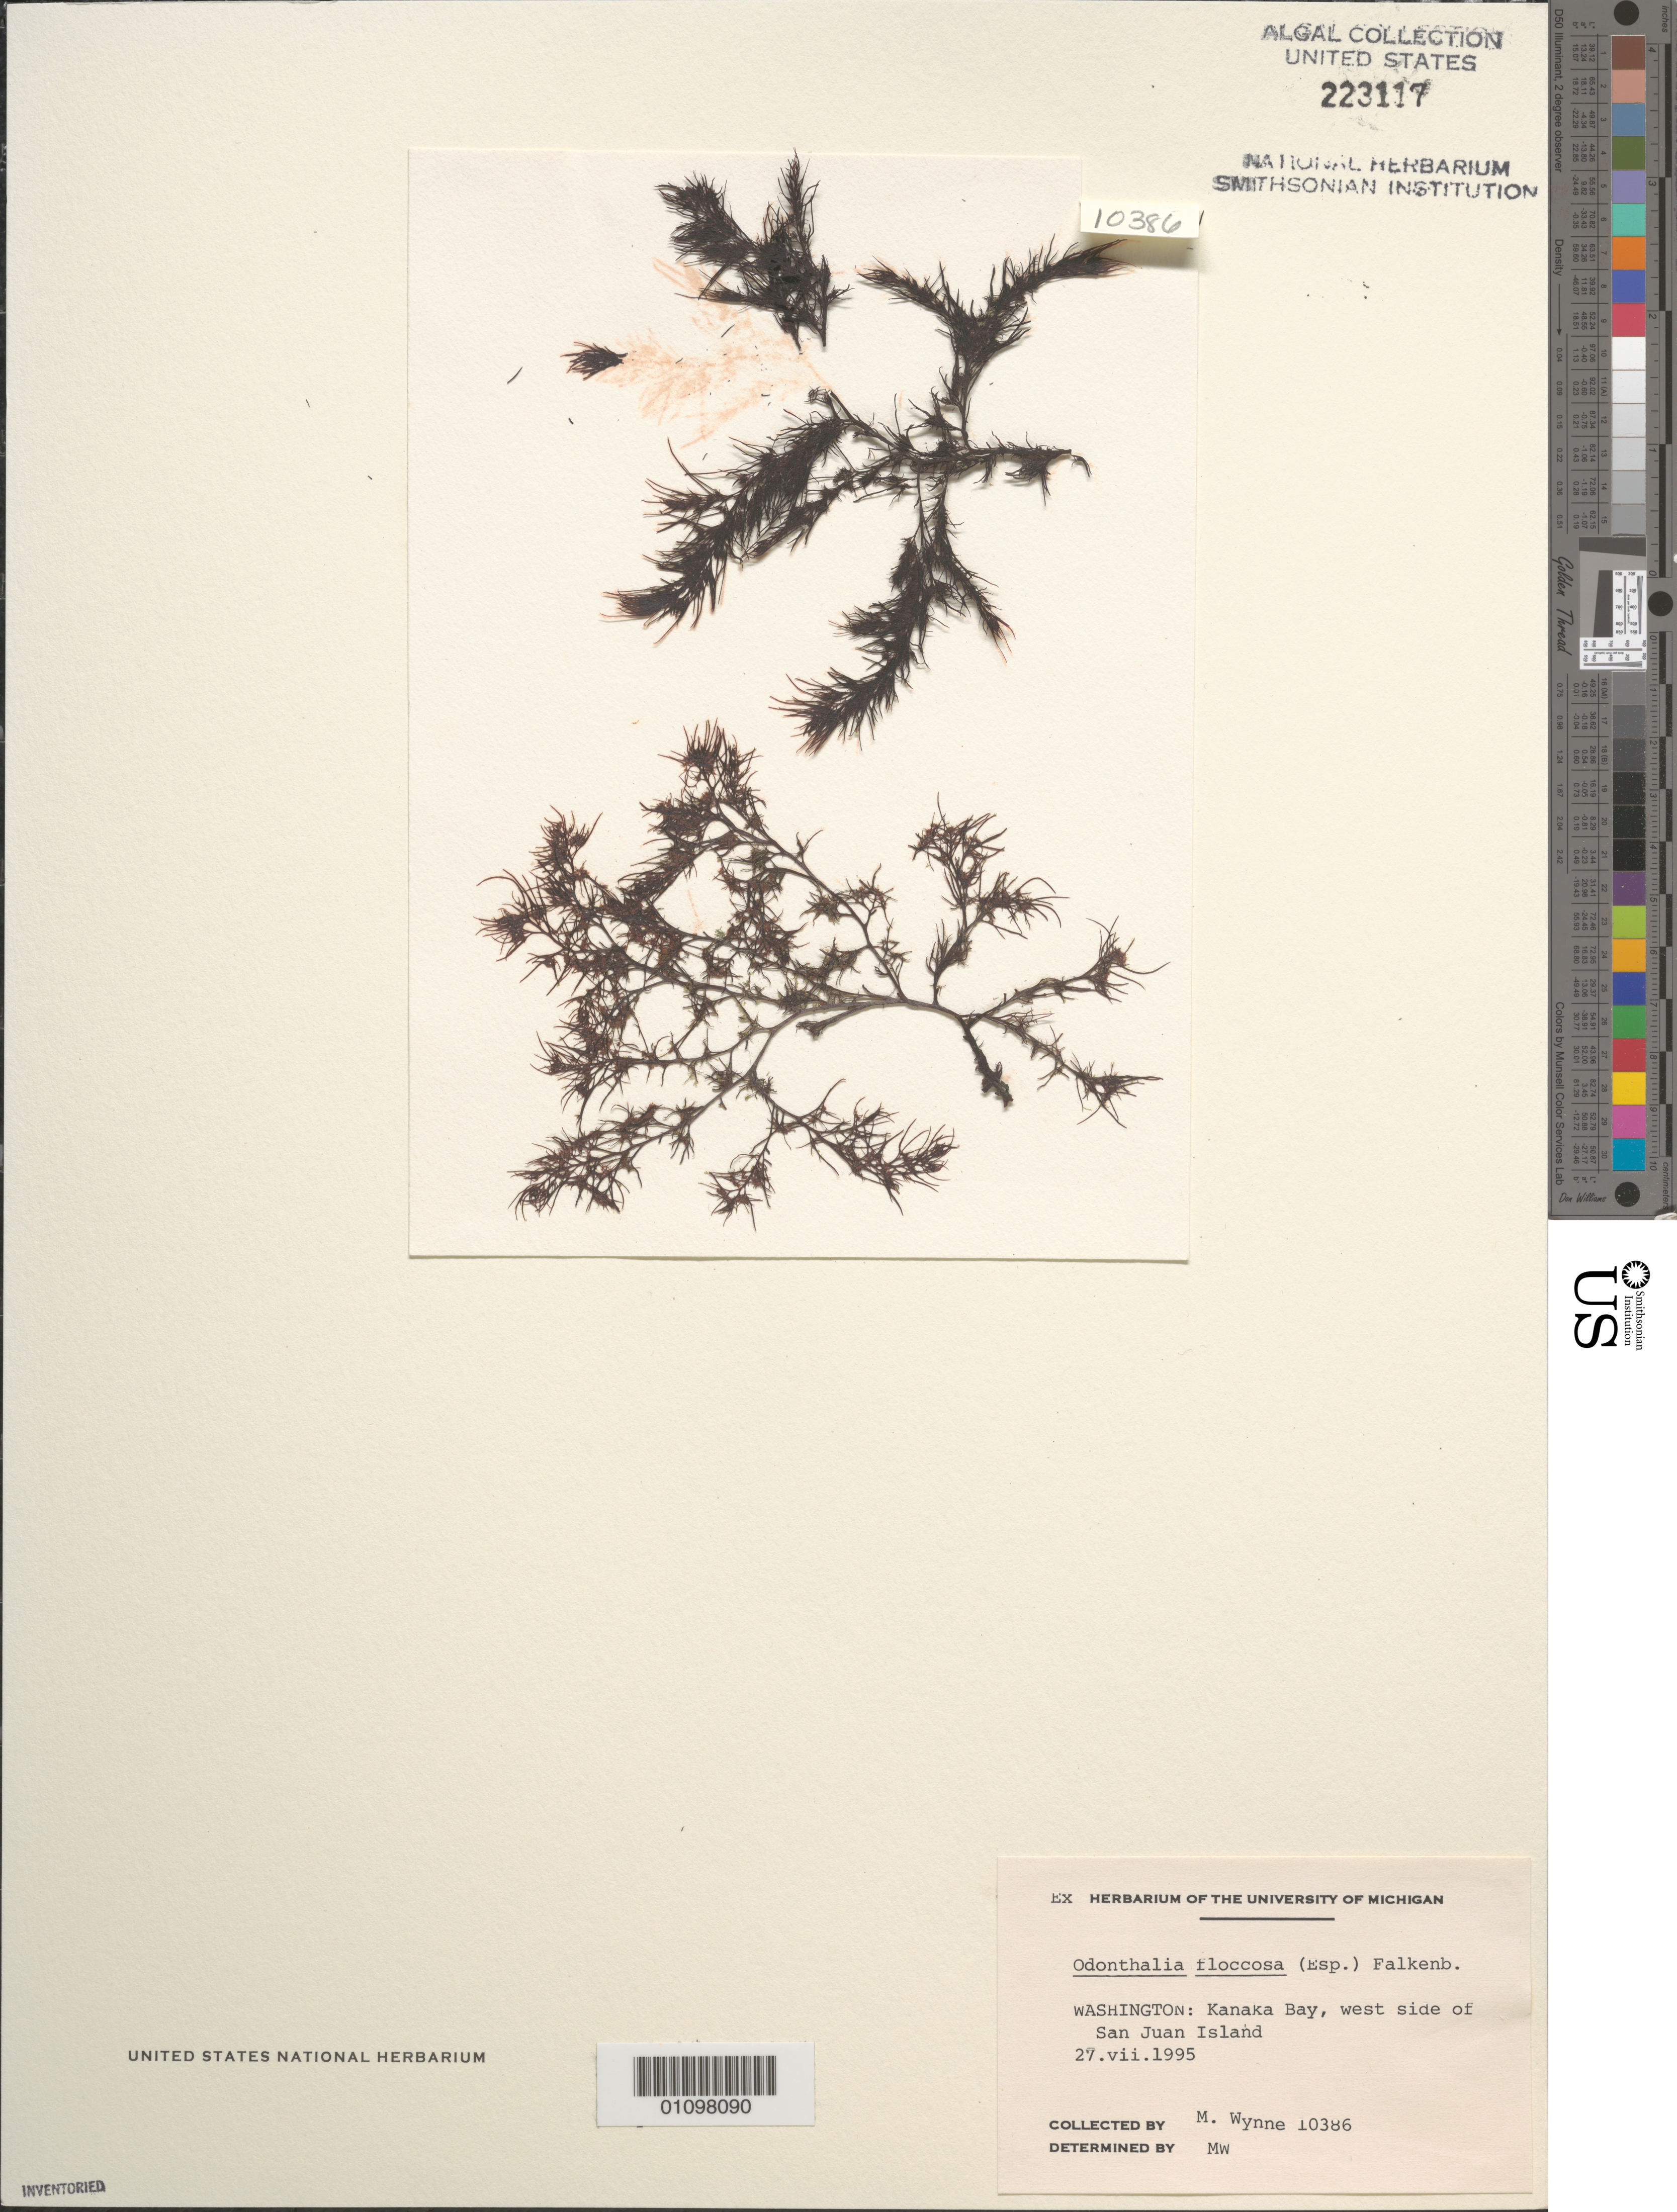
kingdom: Plantae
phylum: Rhodophyta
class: Florideophyceae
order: Ceramiales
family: Rhodomelaceae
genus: Odonthalia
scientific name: Odonthalia floccosa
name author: (Esper) Falkenb.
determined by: Wynne, M. J.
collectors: M.J. Wynne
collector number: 10386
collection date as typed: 27 Jul 1995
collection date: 1995-07-27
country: United States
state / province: Washington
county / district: San Juan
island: San Juan Island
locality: Kanaka Bay, west side of San Juan Island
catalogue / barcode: US 223117